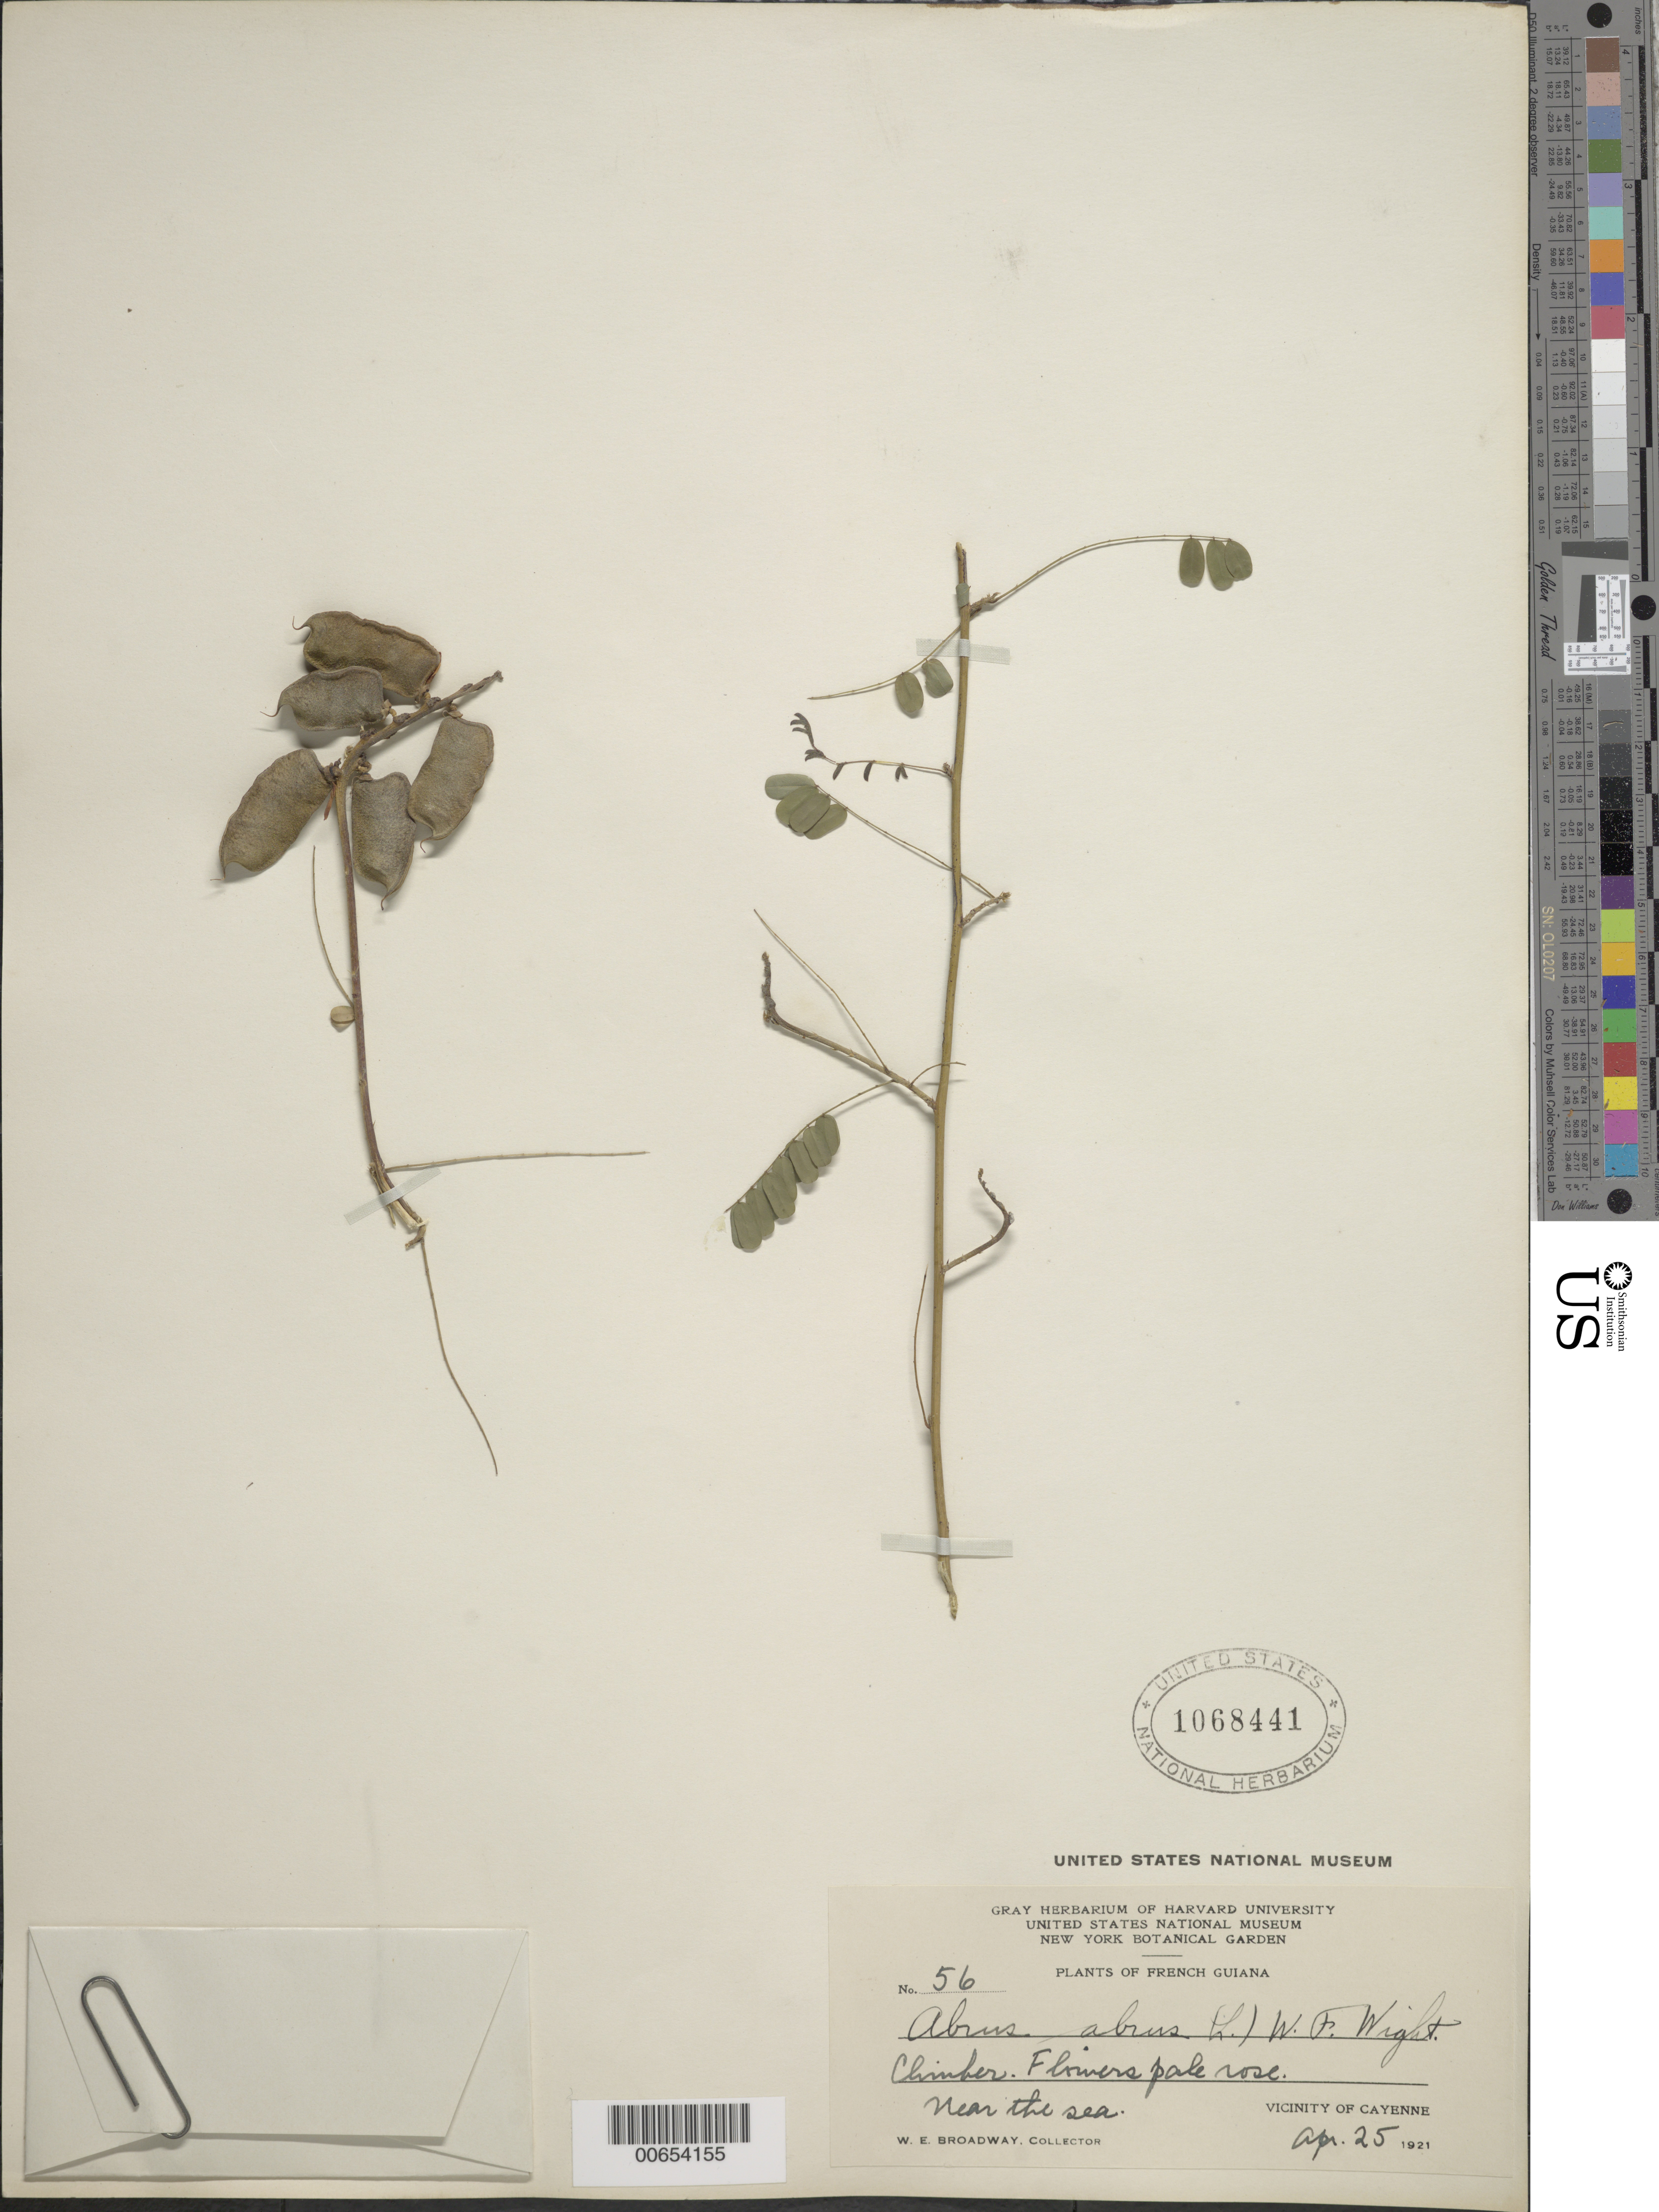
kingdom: Plantae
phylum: Tracheophyta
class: Magnoliopsida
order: Fabales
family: Fabaceae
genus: Abrus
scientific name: Abrus precatorius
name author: L.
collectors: W. E. Broadway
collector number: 56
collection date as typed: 25-Apr-21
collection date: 1921-04-25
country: French Guiana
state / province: Cayenne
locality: Cayenne, vic.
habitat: Near the sea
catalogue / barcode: US 1068441